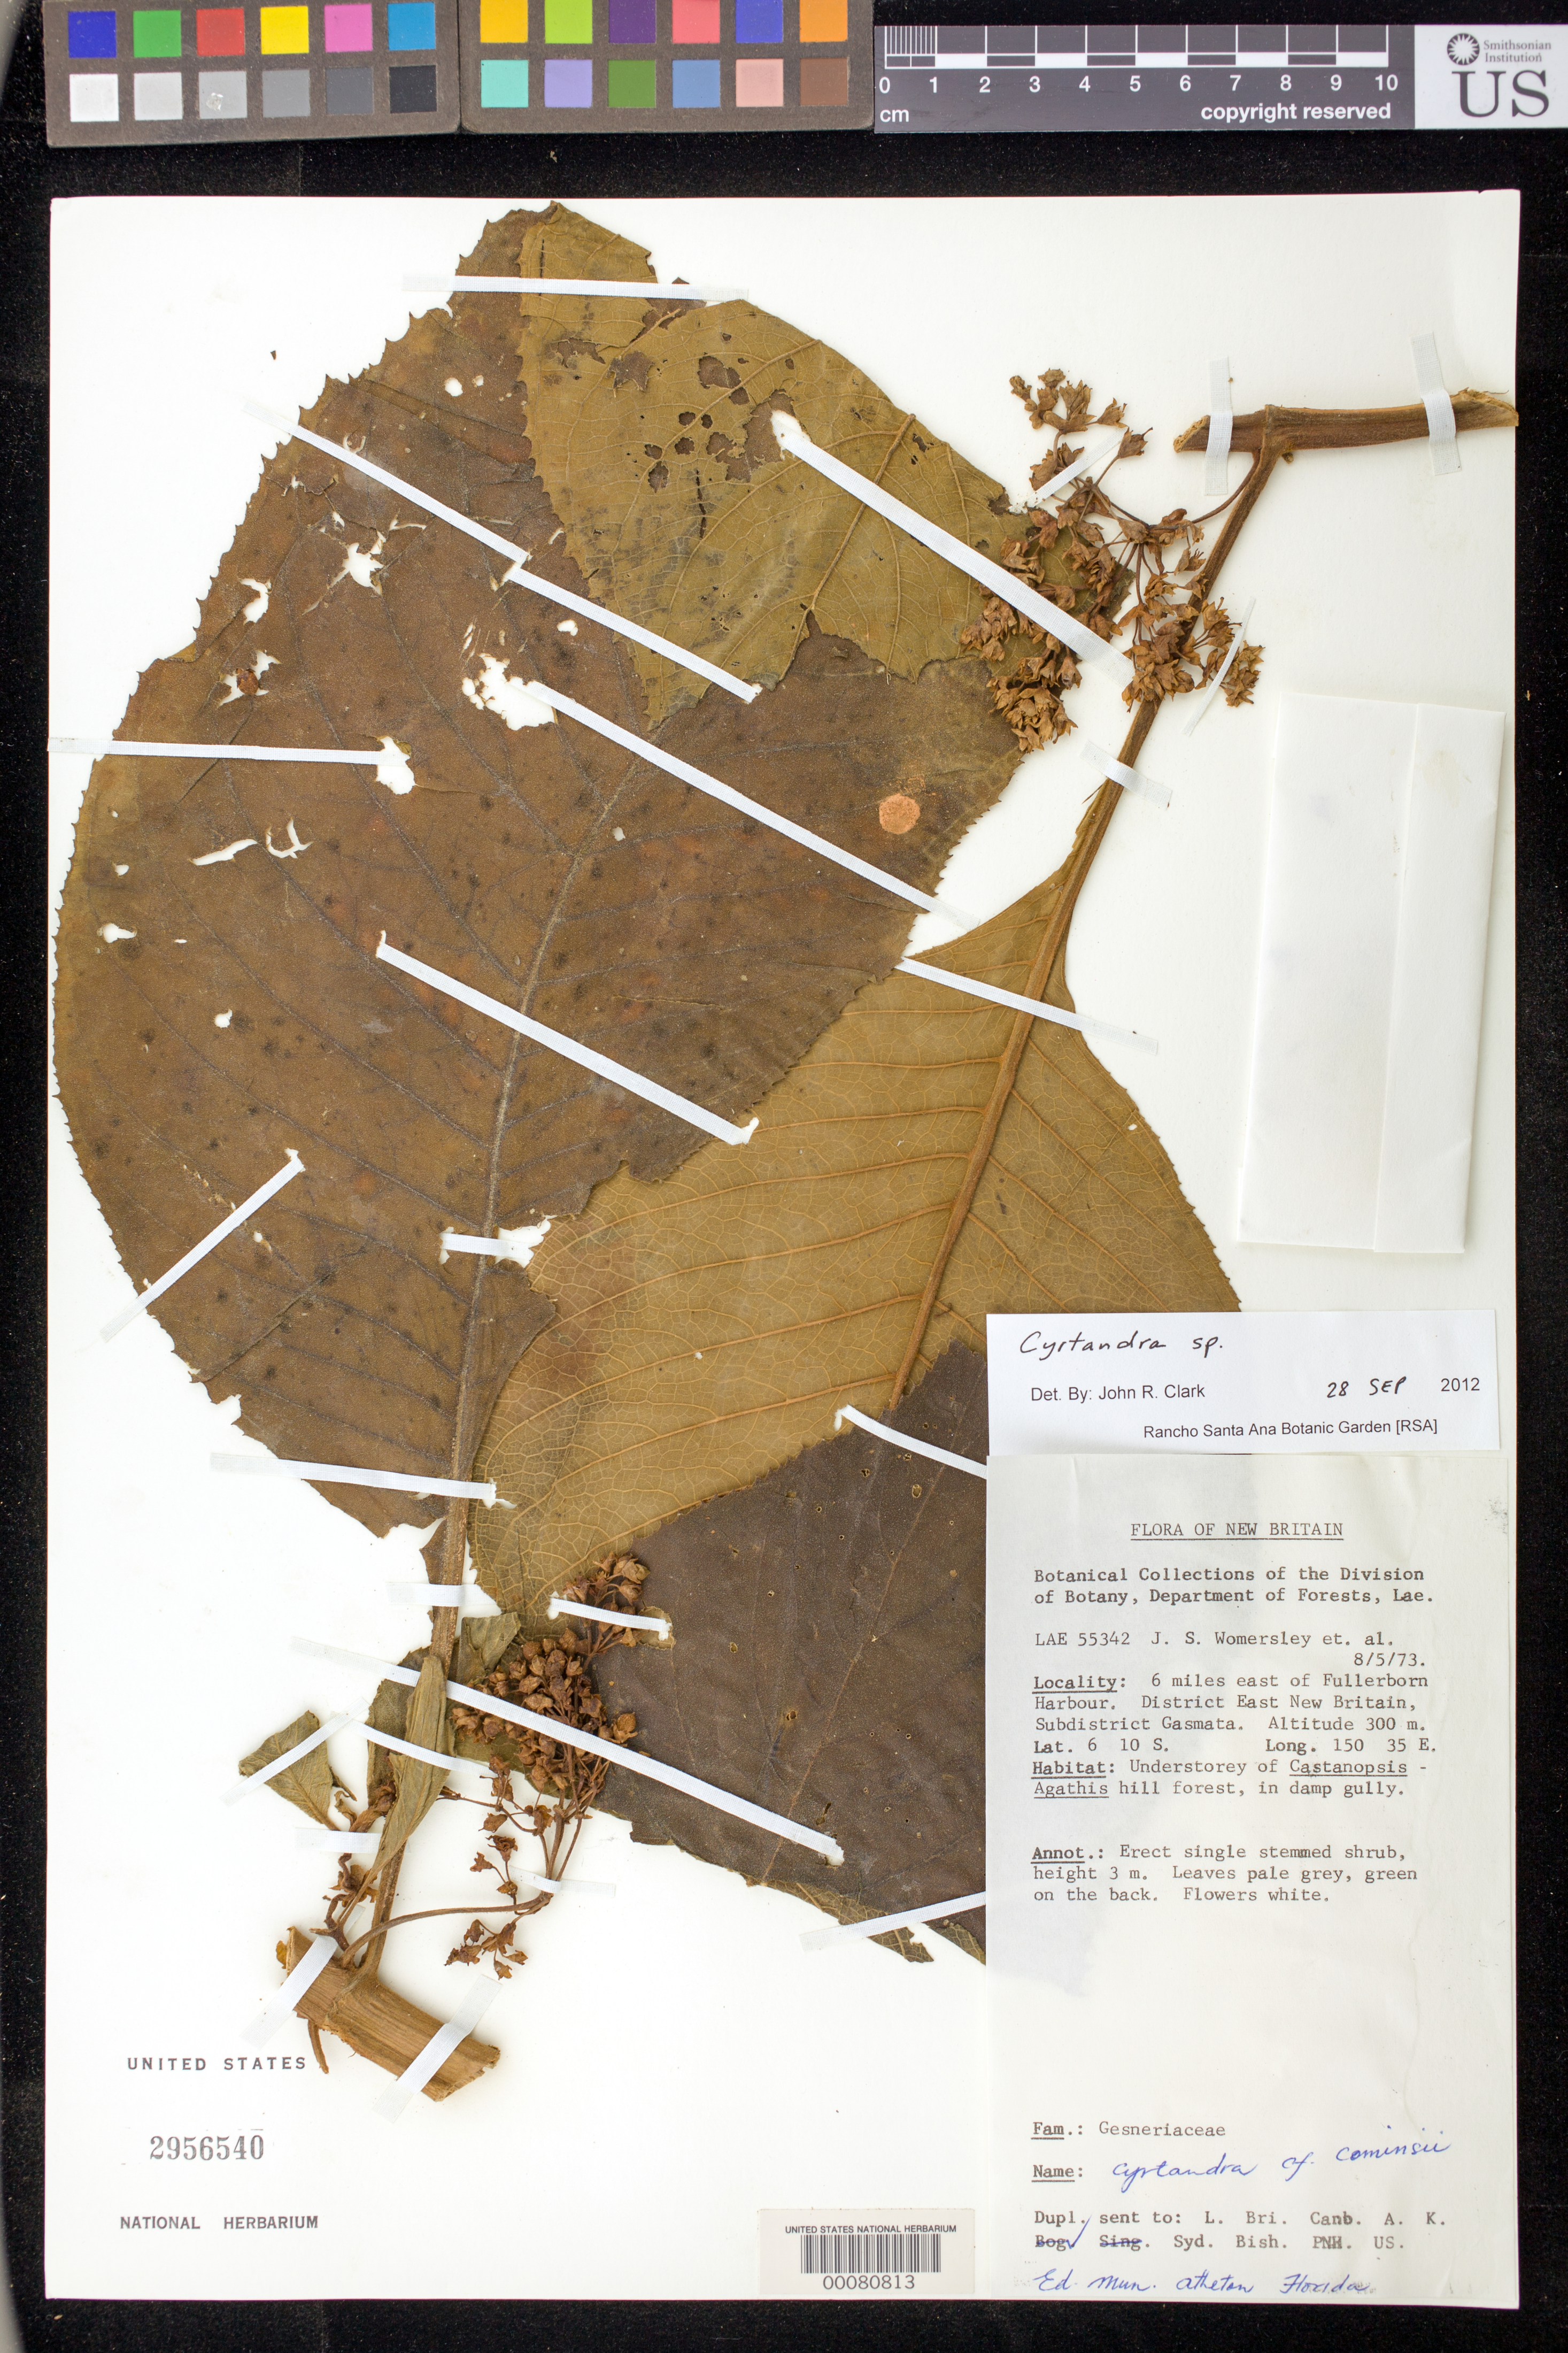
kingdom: Plantae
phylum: Tracheophyta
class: Magnoliopsida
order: Lamiales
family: Gesneriaceae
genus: Cyrtandra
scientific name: Cyrtandra cominsii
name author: Hemsl.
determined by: Skog, Laurence E.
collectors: J. S. Womersley & et al.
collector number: LAE 55342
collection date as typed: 08 May 1973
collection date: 1973-05-08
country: Papua New Guinea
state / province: East New Britain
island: New Britain I.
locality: New britain i., 6 mi e of fullerborn harbour, subdistrict gasmata. bismark archipelago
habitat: Understory of castanopsis-agathis hill forest, in damp gully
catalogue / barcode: US 2956540